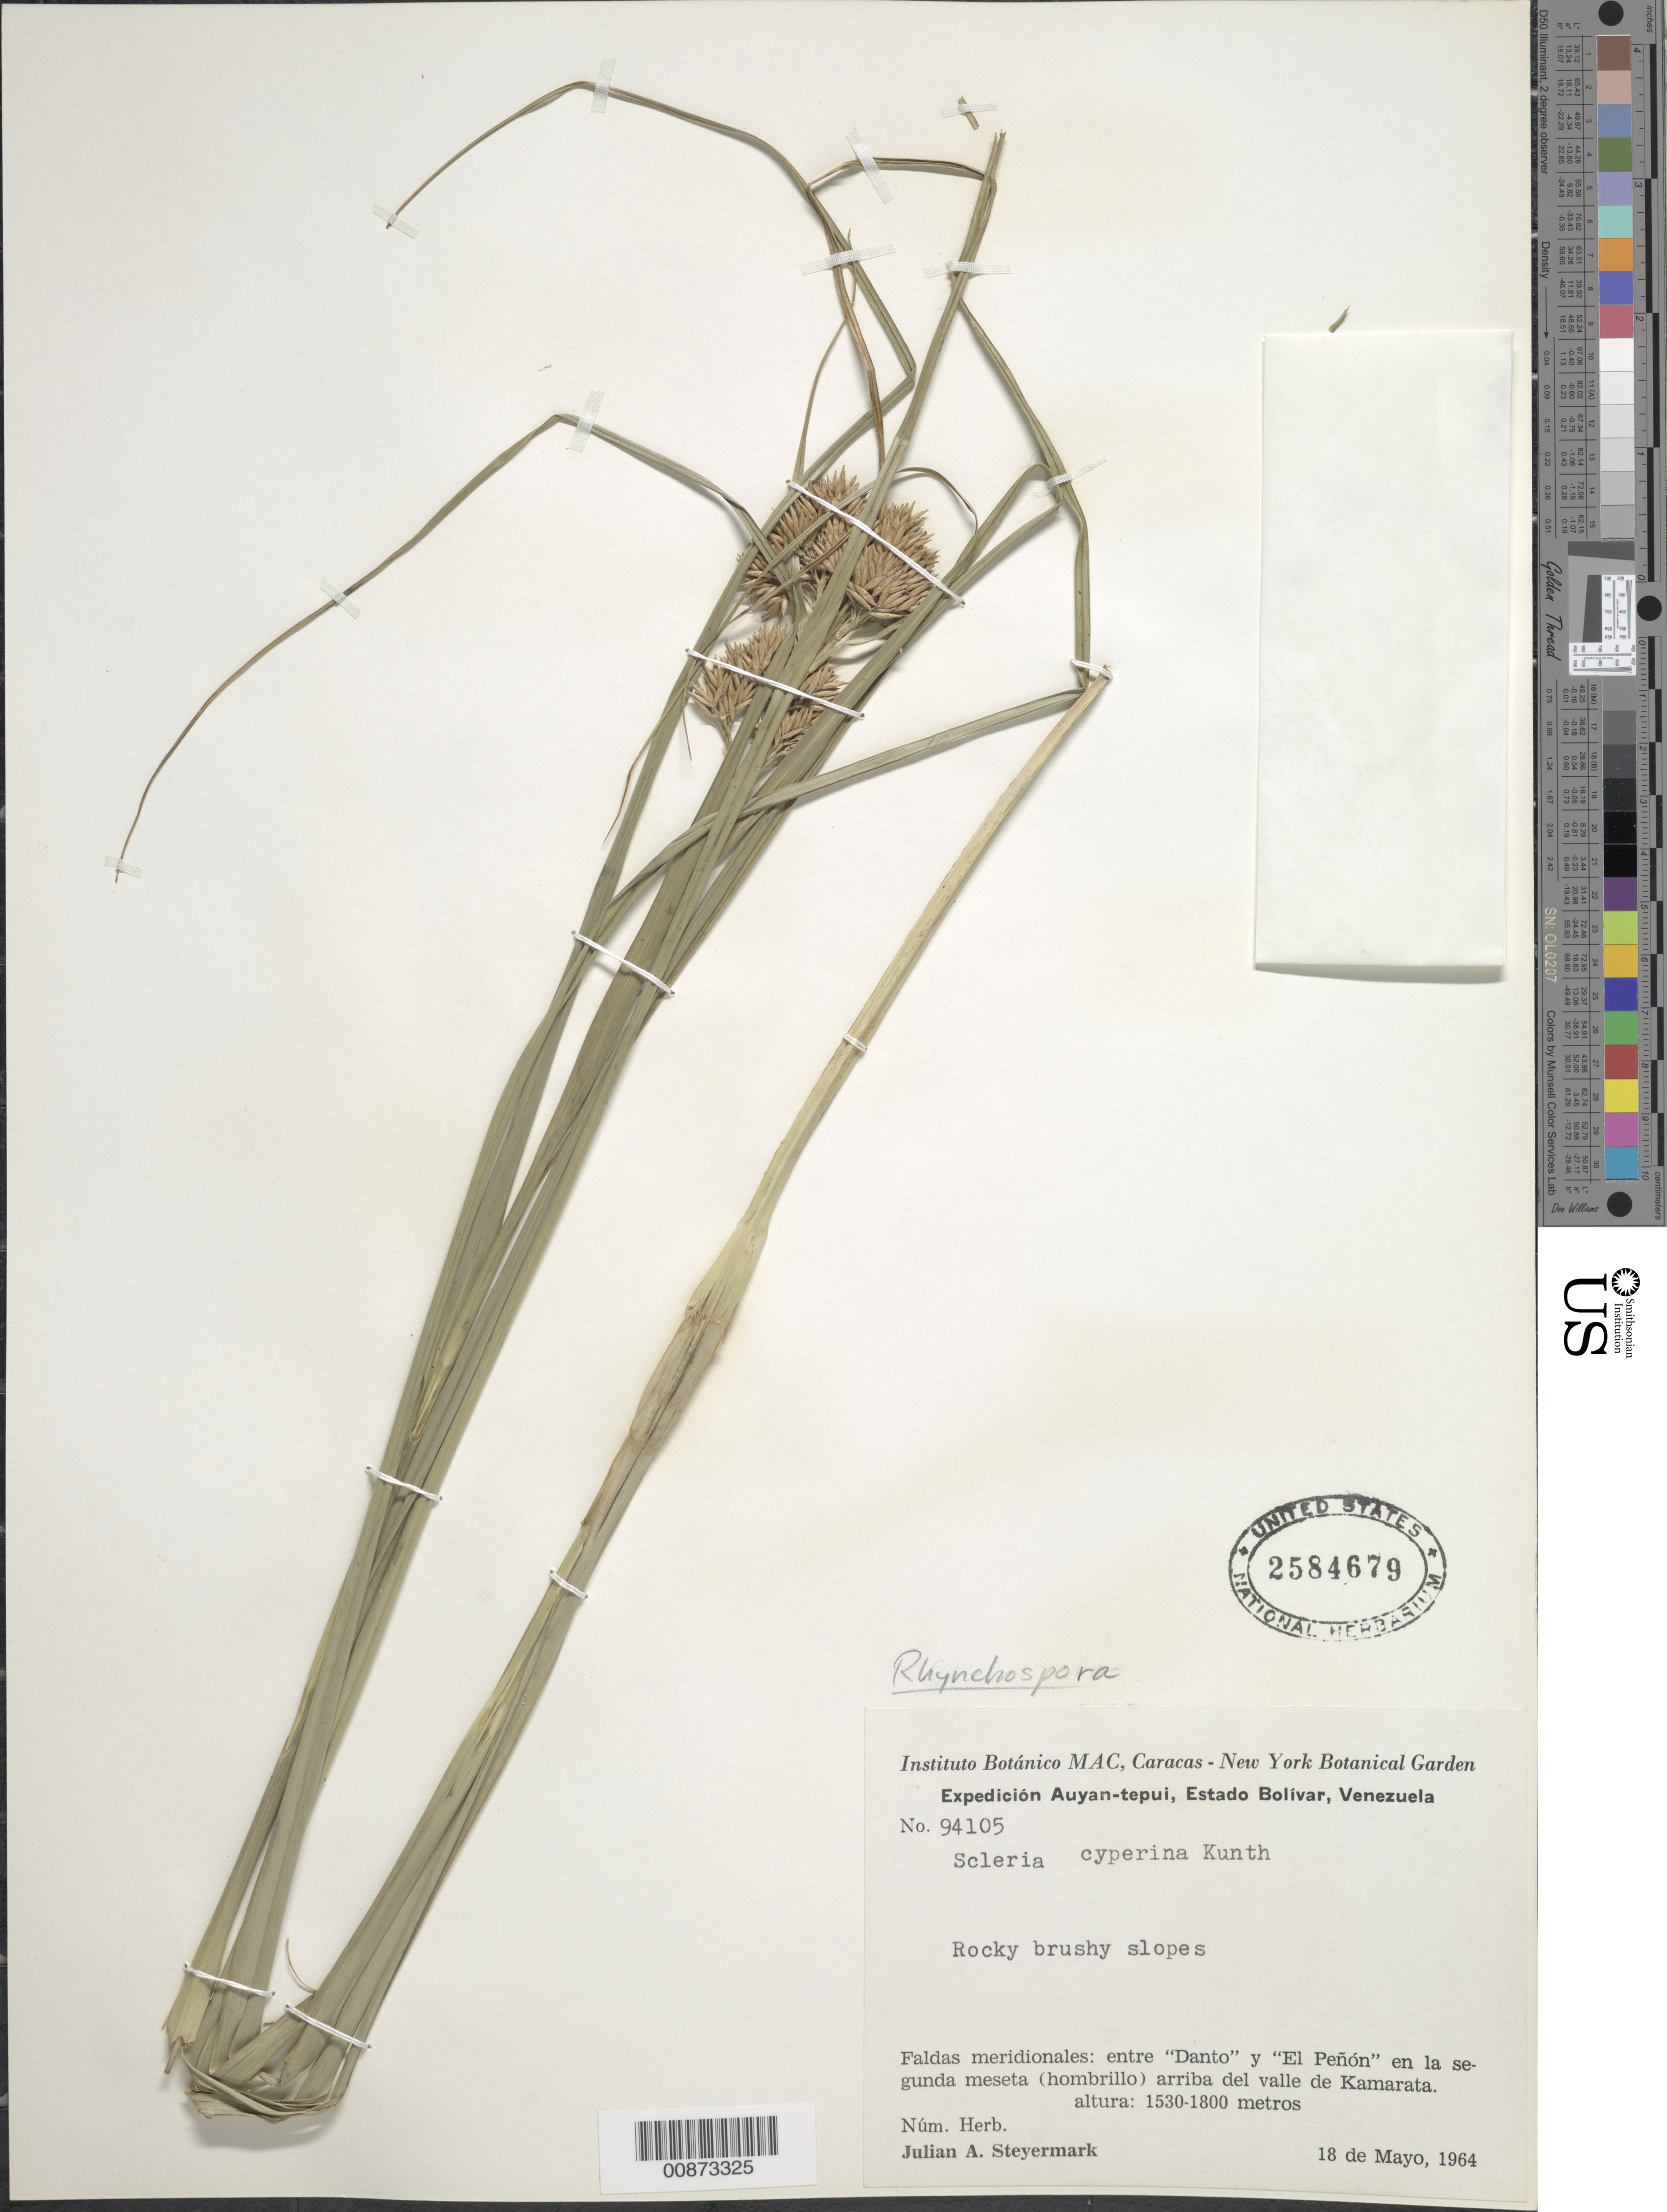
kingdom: Plantae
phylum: Tracheophyta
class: Liliopsida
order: Poales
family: Cyperaceae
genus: Rhynchospora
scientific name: Rhynchospora sp.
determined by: Strong, Mark T., (BOT), Smithsonian Institution - National Museum of Natural History (UNITED STATES)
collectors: J. Steyermark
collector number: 94105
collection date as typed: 18-May-64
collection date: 1964-05-18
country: Venezuela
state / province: Bolívar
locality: Auyan-tepuí, between Danto & El Peñón, Kamarata valley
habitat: Rocky brushy slopes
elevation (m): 1530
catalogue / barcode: US 2584679